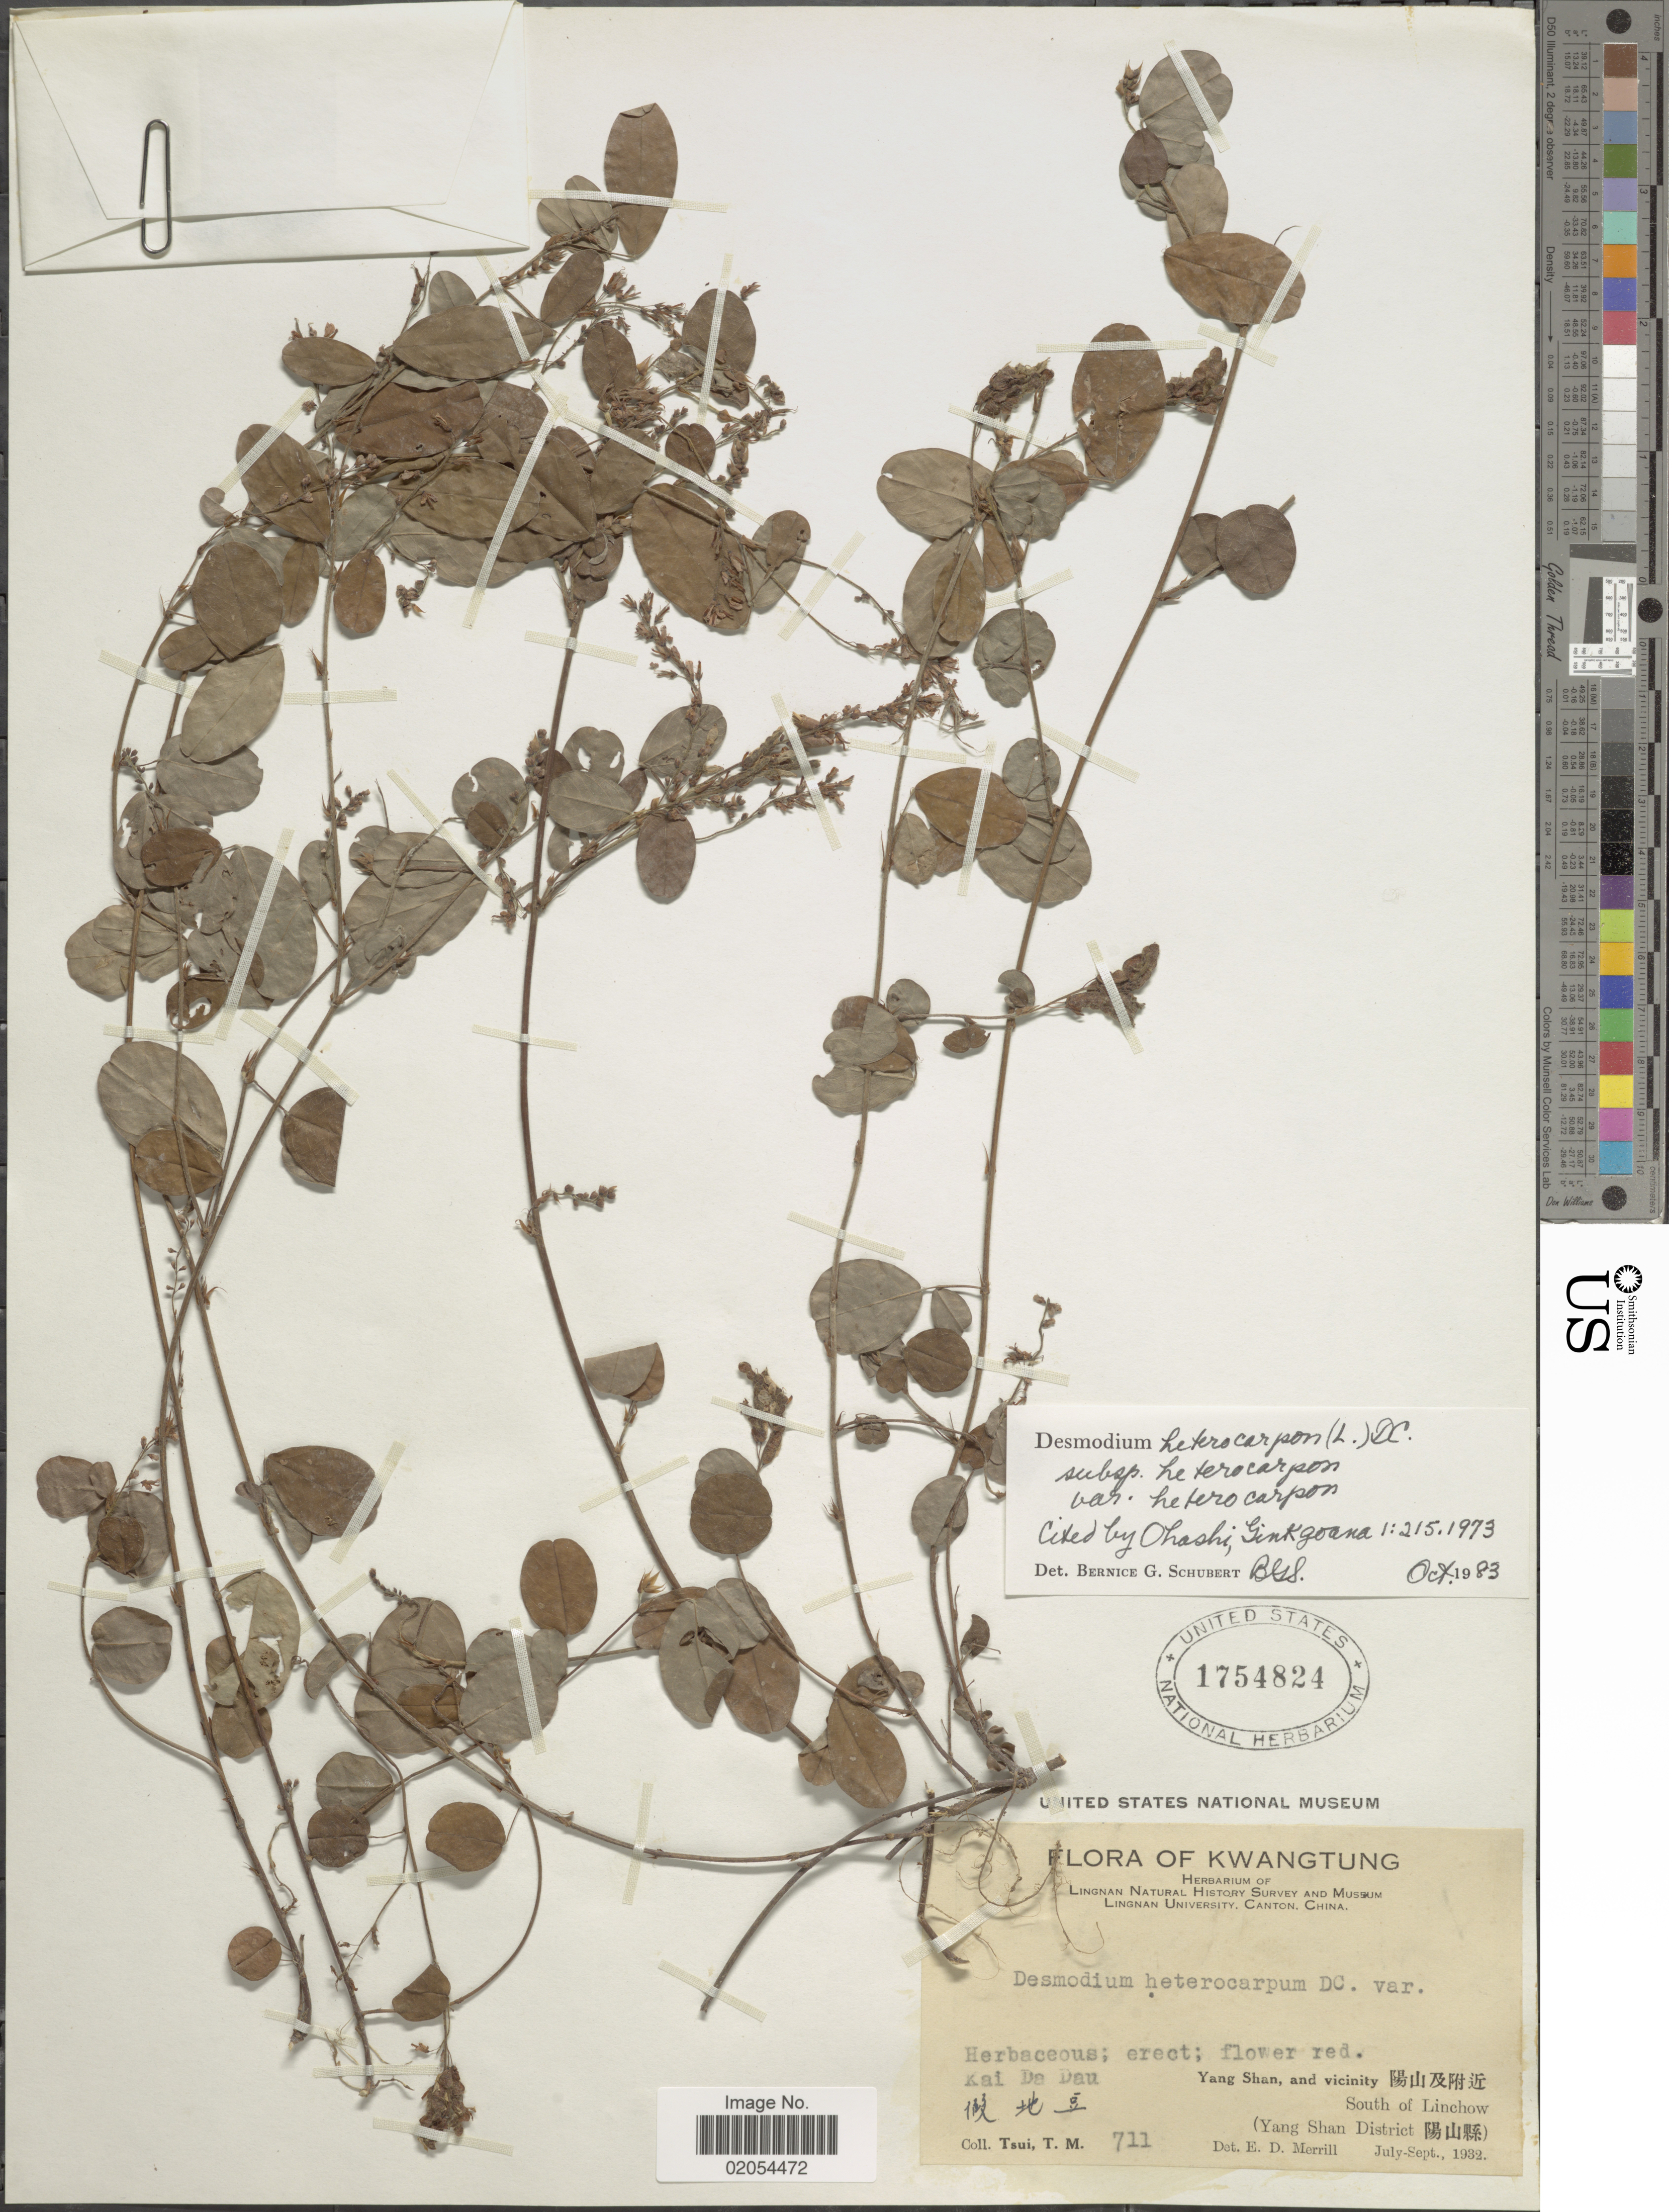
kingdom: Plantae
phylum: Tracheophyta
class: Magnoliopsida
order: Fabales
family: Fabaceae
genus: Grona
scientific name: Grona heterocarpos subsp. heterocarpos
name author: (L.) H. Ohashi & K. Ohashi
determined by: Strong, Mark T., (BOT), Smithsonian Institution - National Museum of Natural History (UNITED STATES)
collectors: T. Tsui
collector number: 711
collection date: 1932-07/1932-09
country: China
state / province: Guangdong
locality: Yang Shan, and vicinity, South of Linchow (Yang Shan District), Kai Da Dau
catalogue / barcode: US 1754824